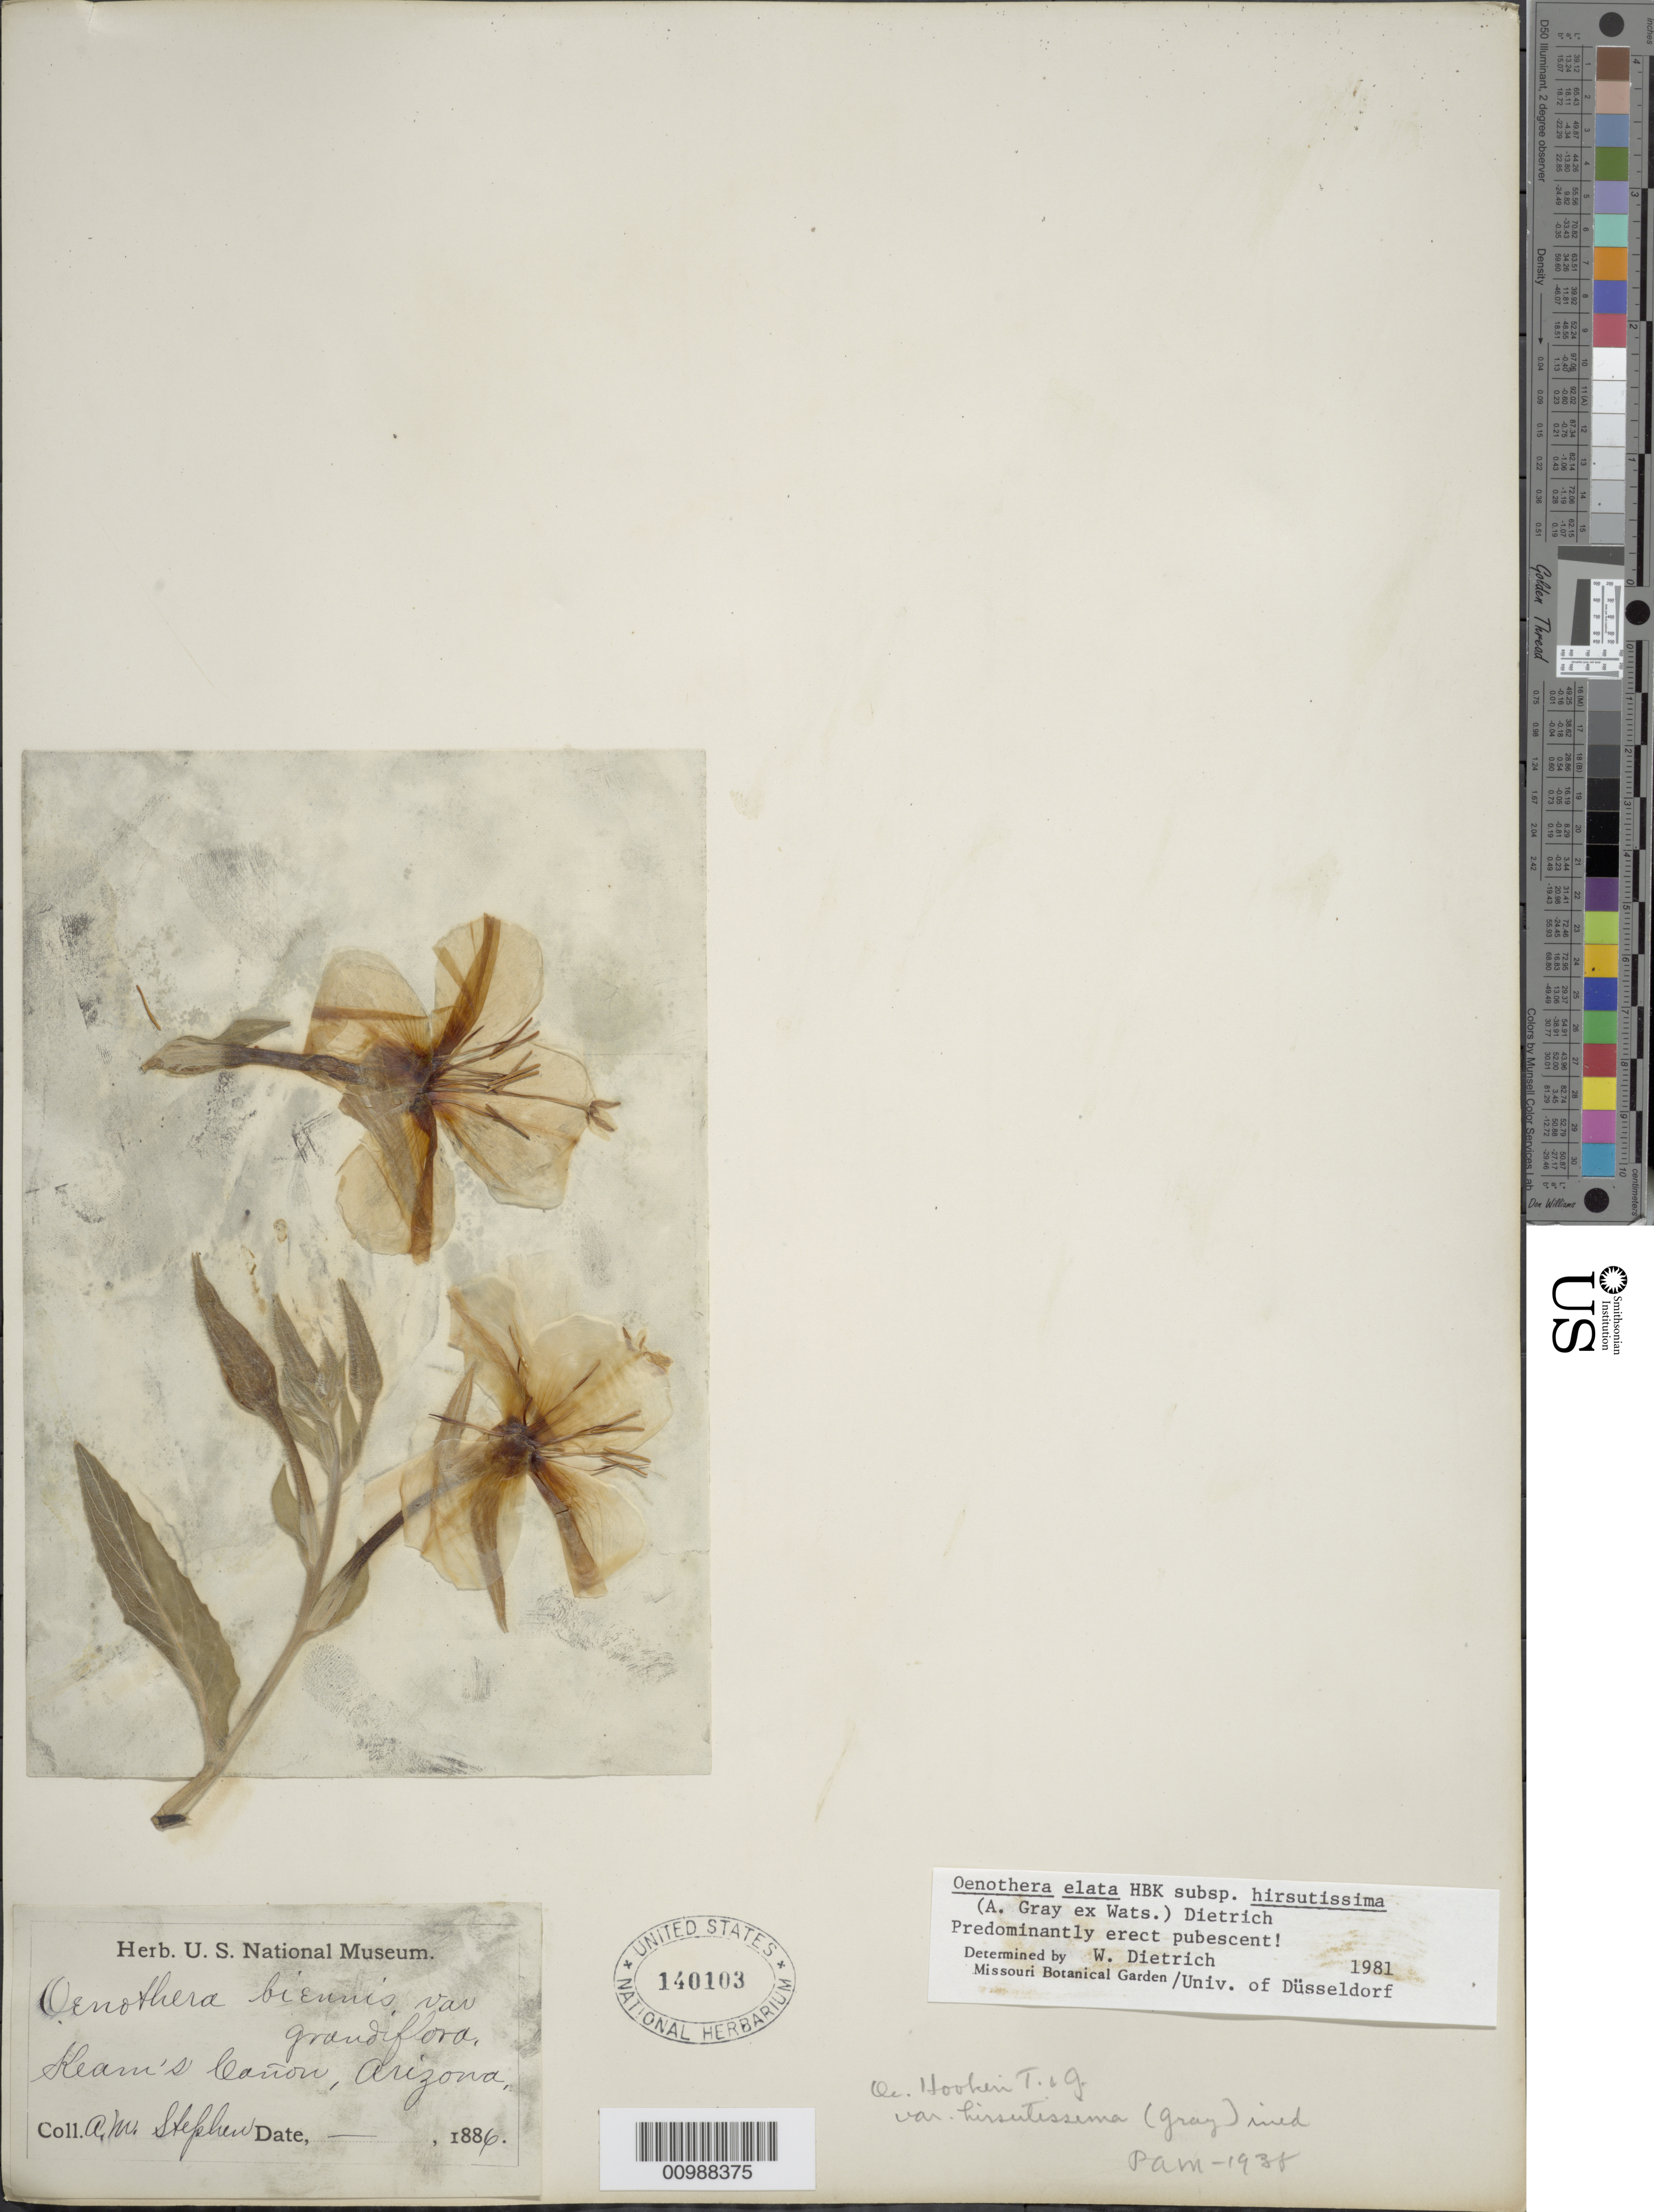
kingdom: Plantae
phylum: Tracheophyta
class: Magnoliopsida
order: Myrtales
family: Onagraceae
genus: Oenothera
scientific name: Oenothera elata subsp. hirsutissima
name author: (A. Gray ex S. Watson) W. Dietr.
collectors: A. M. Stephan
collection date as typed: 1886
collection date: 1886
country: United States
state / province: Arizona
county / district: Navajo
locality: keams Canyon.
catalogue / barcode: US 140103